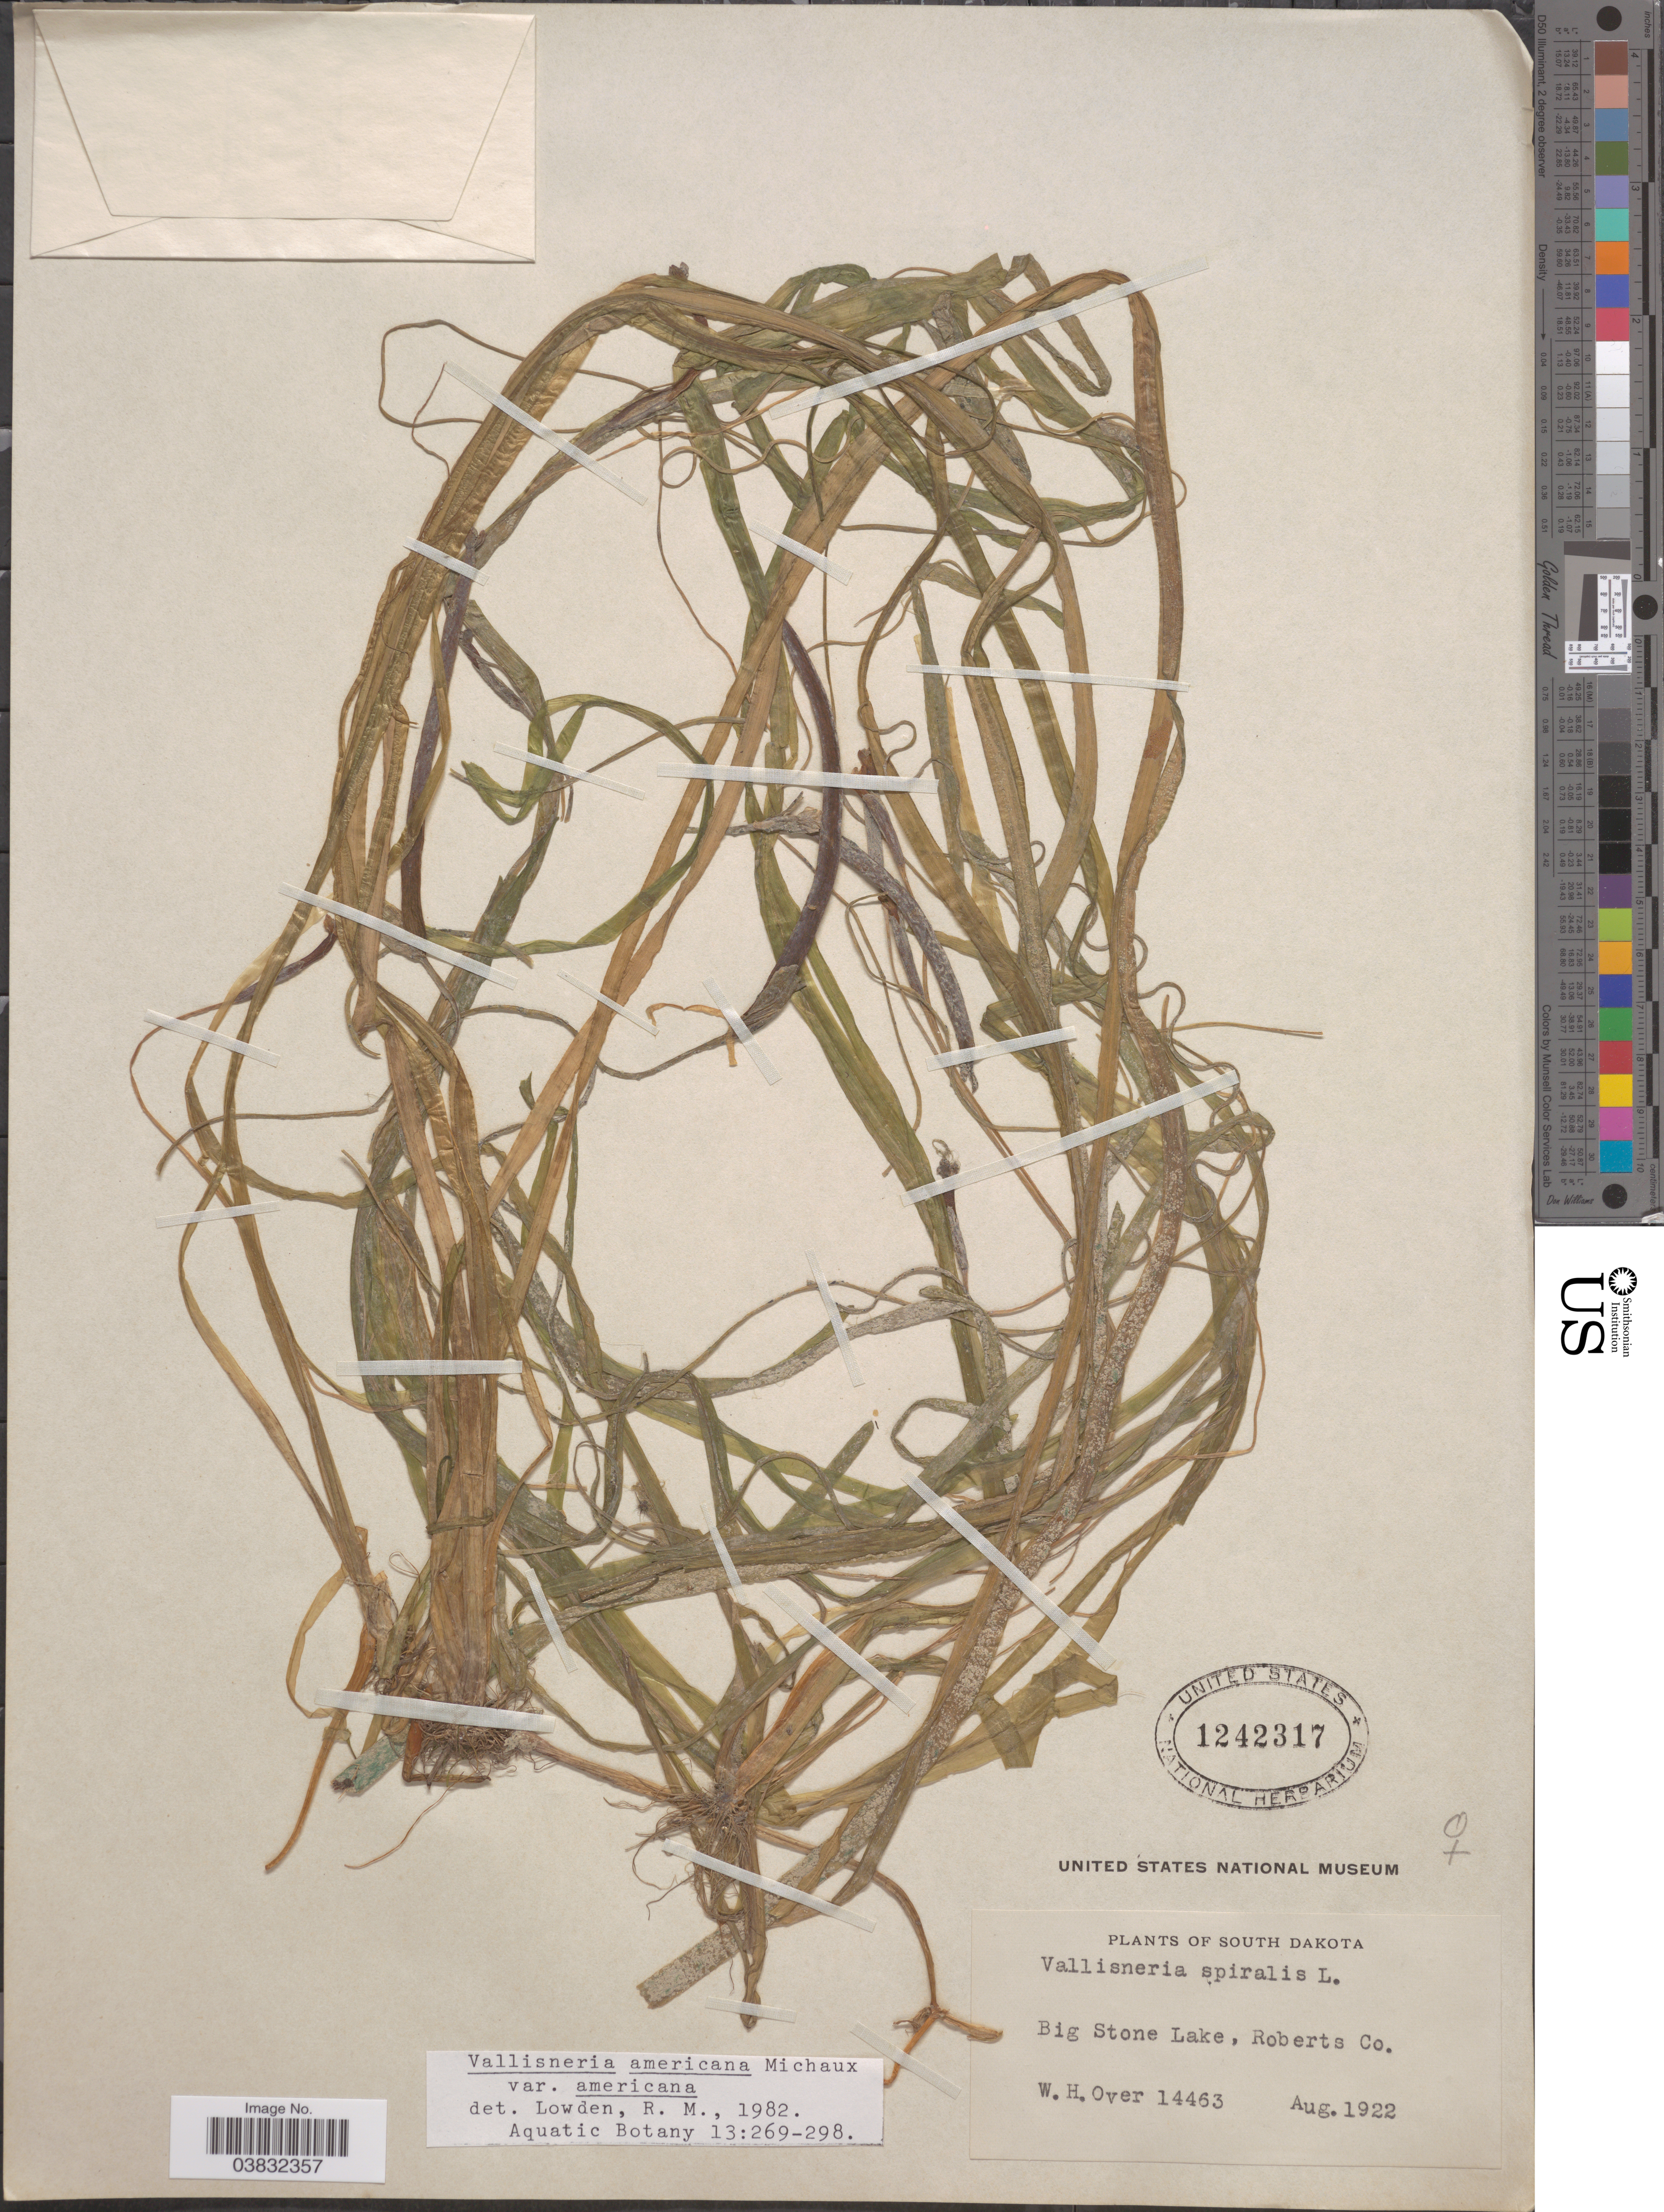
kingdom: Plantae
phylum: Tracheophyta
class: Liliopsida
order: Alismatales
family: Hydrocharitaceae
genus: Vallisneria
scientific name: Vallisneria americana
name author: Michx.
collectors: W. Hoover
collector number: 14463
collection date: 1922-08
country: United States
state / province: South Dakota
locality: Big Stone Lake, Roberts Co.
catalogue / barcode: US 1242317